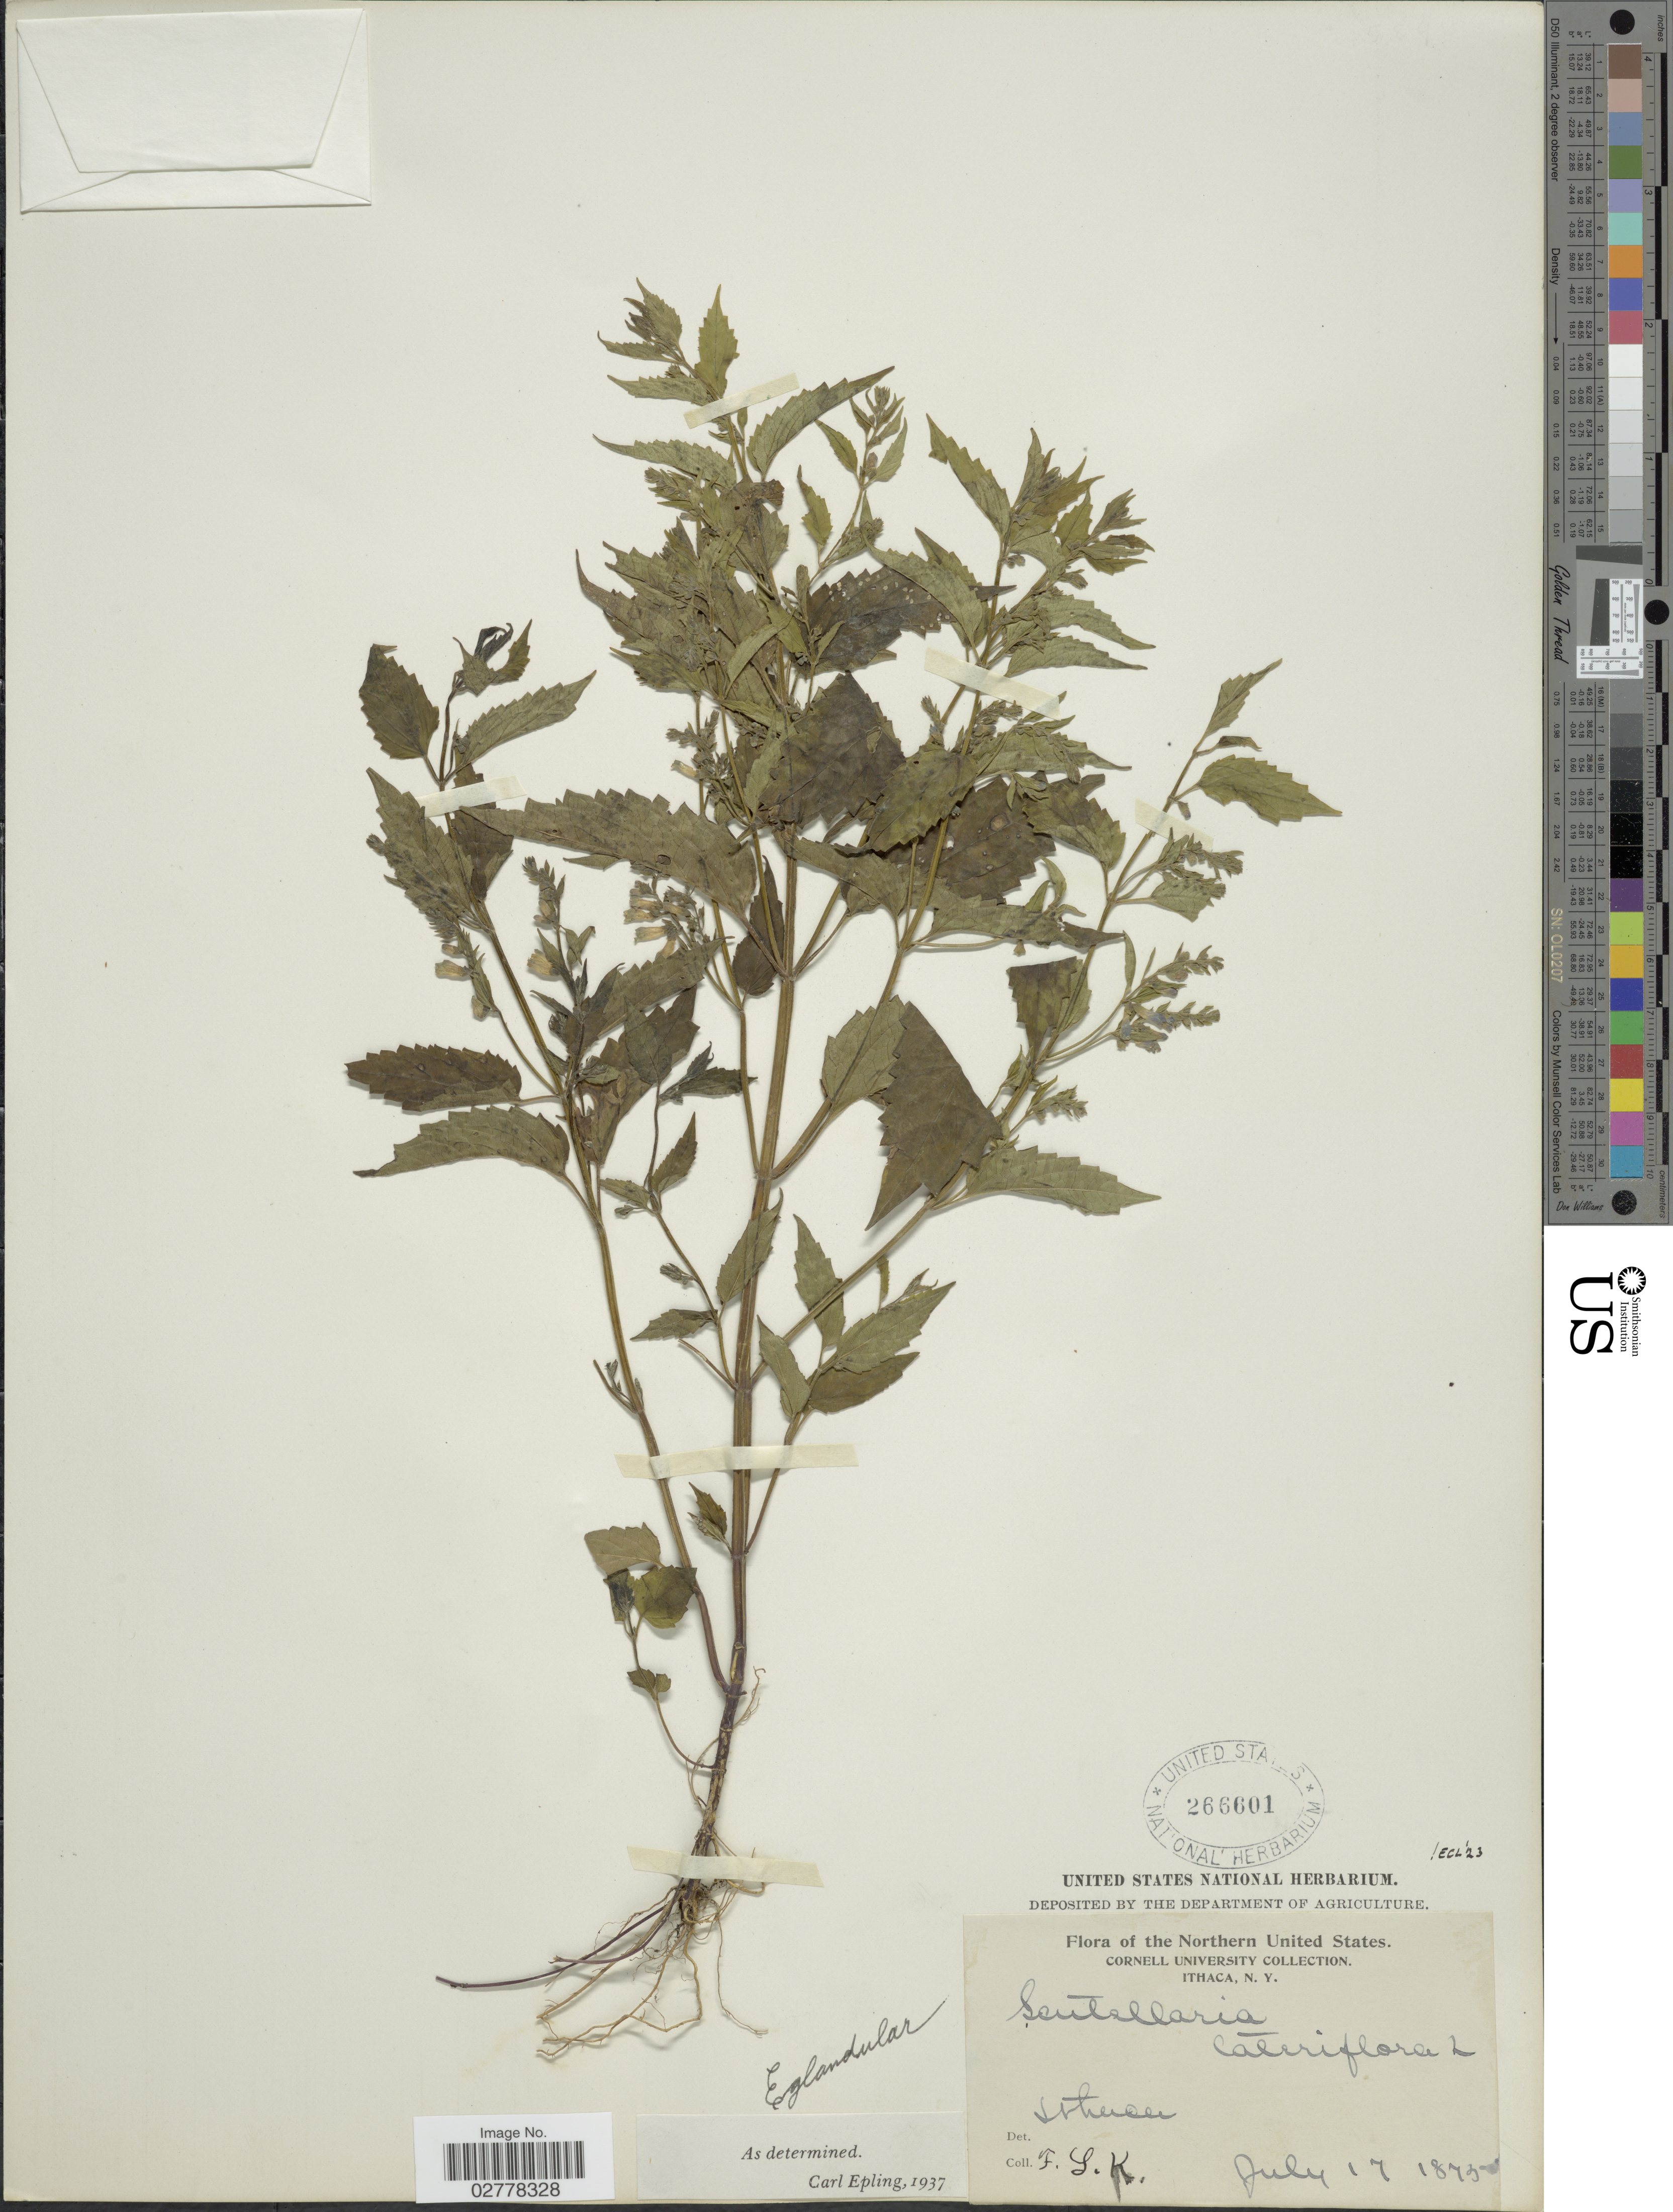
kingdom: Plantae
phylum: Tracheophyta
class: Magnoliopsida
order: Lamiales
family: Lamiaceae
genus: Scutellaria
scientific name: Scutellaria lateriflora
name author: L.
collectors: F. S. K.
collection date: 1875-07-17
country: United States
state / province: New York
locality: The Northern United States. Ithaca.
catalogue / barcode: US 266601